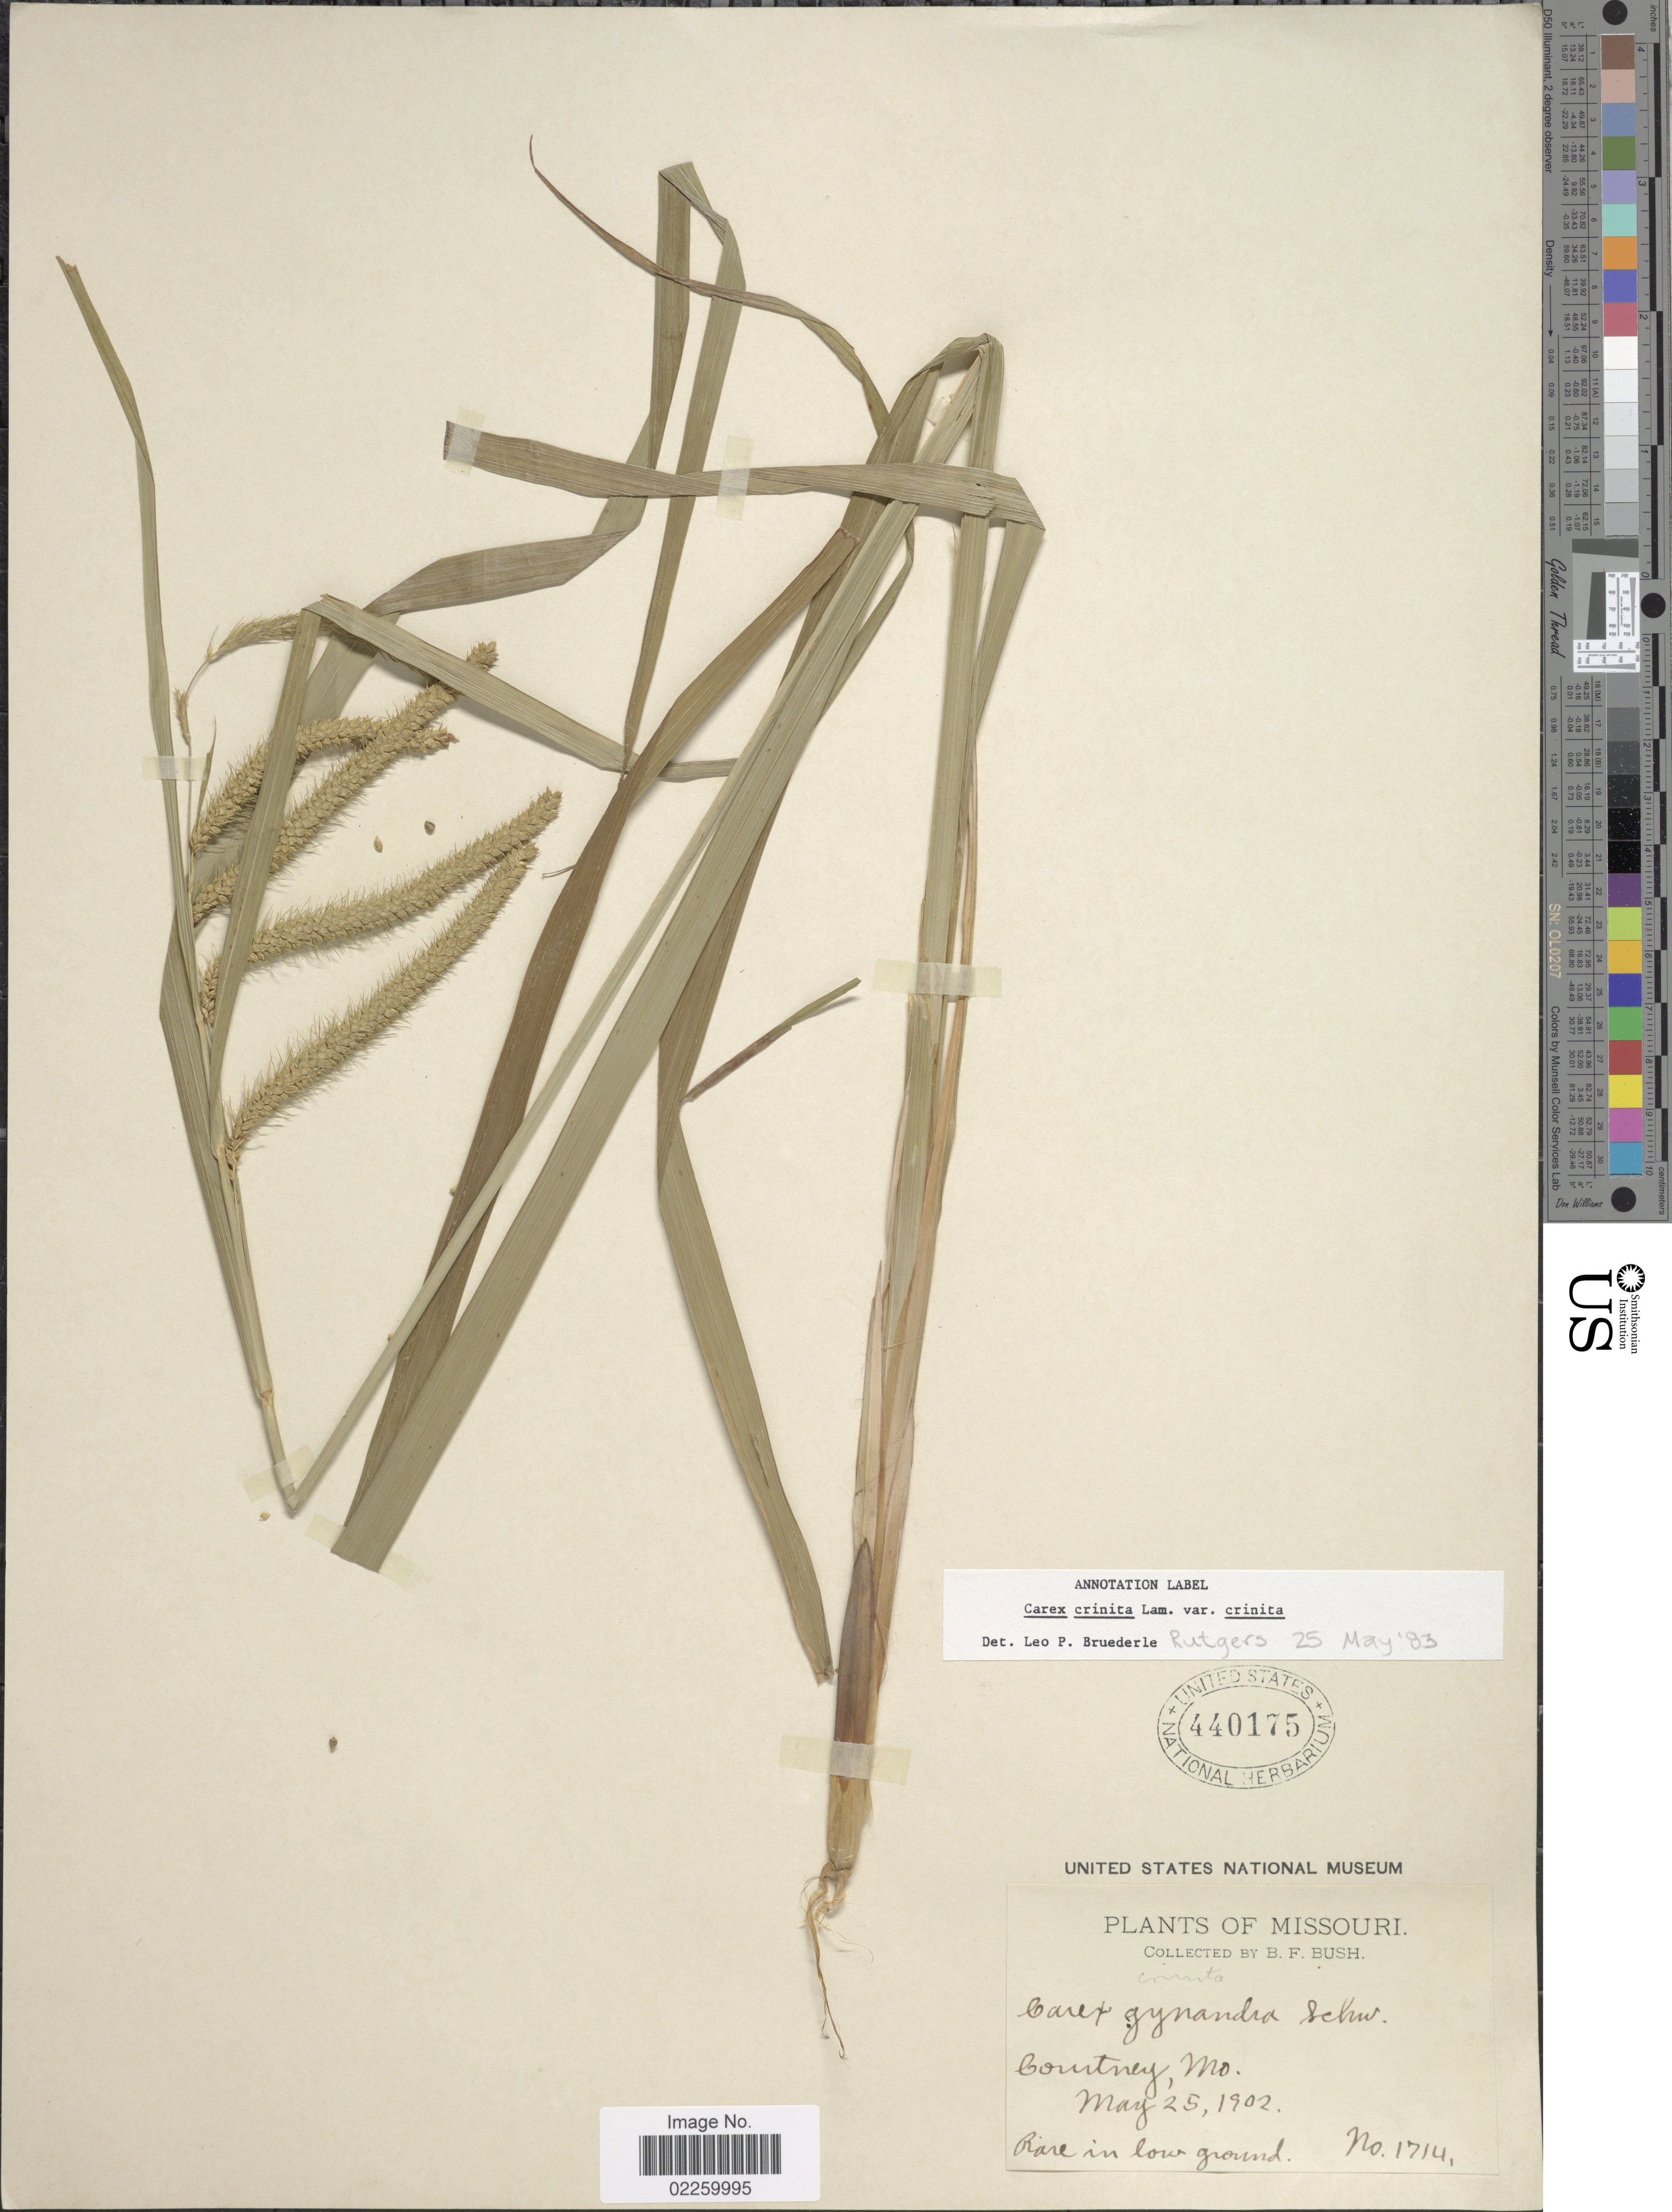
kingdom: Plantae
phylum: Tracheophyta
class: Liliopsida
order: Poales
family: Cyperaceae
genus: Carex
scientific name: Carex crinita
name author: Lam.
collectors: B. F. Bush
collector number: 1714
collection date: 1902-05-25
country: United States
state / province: Missouri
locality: Courtney, Mo.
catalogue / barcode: US 440175